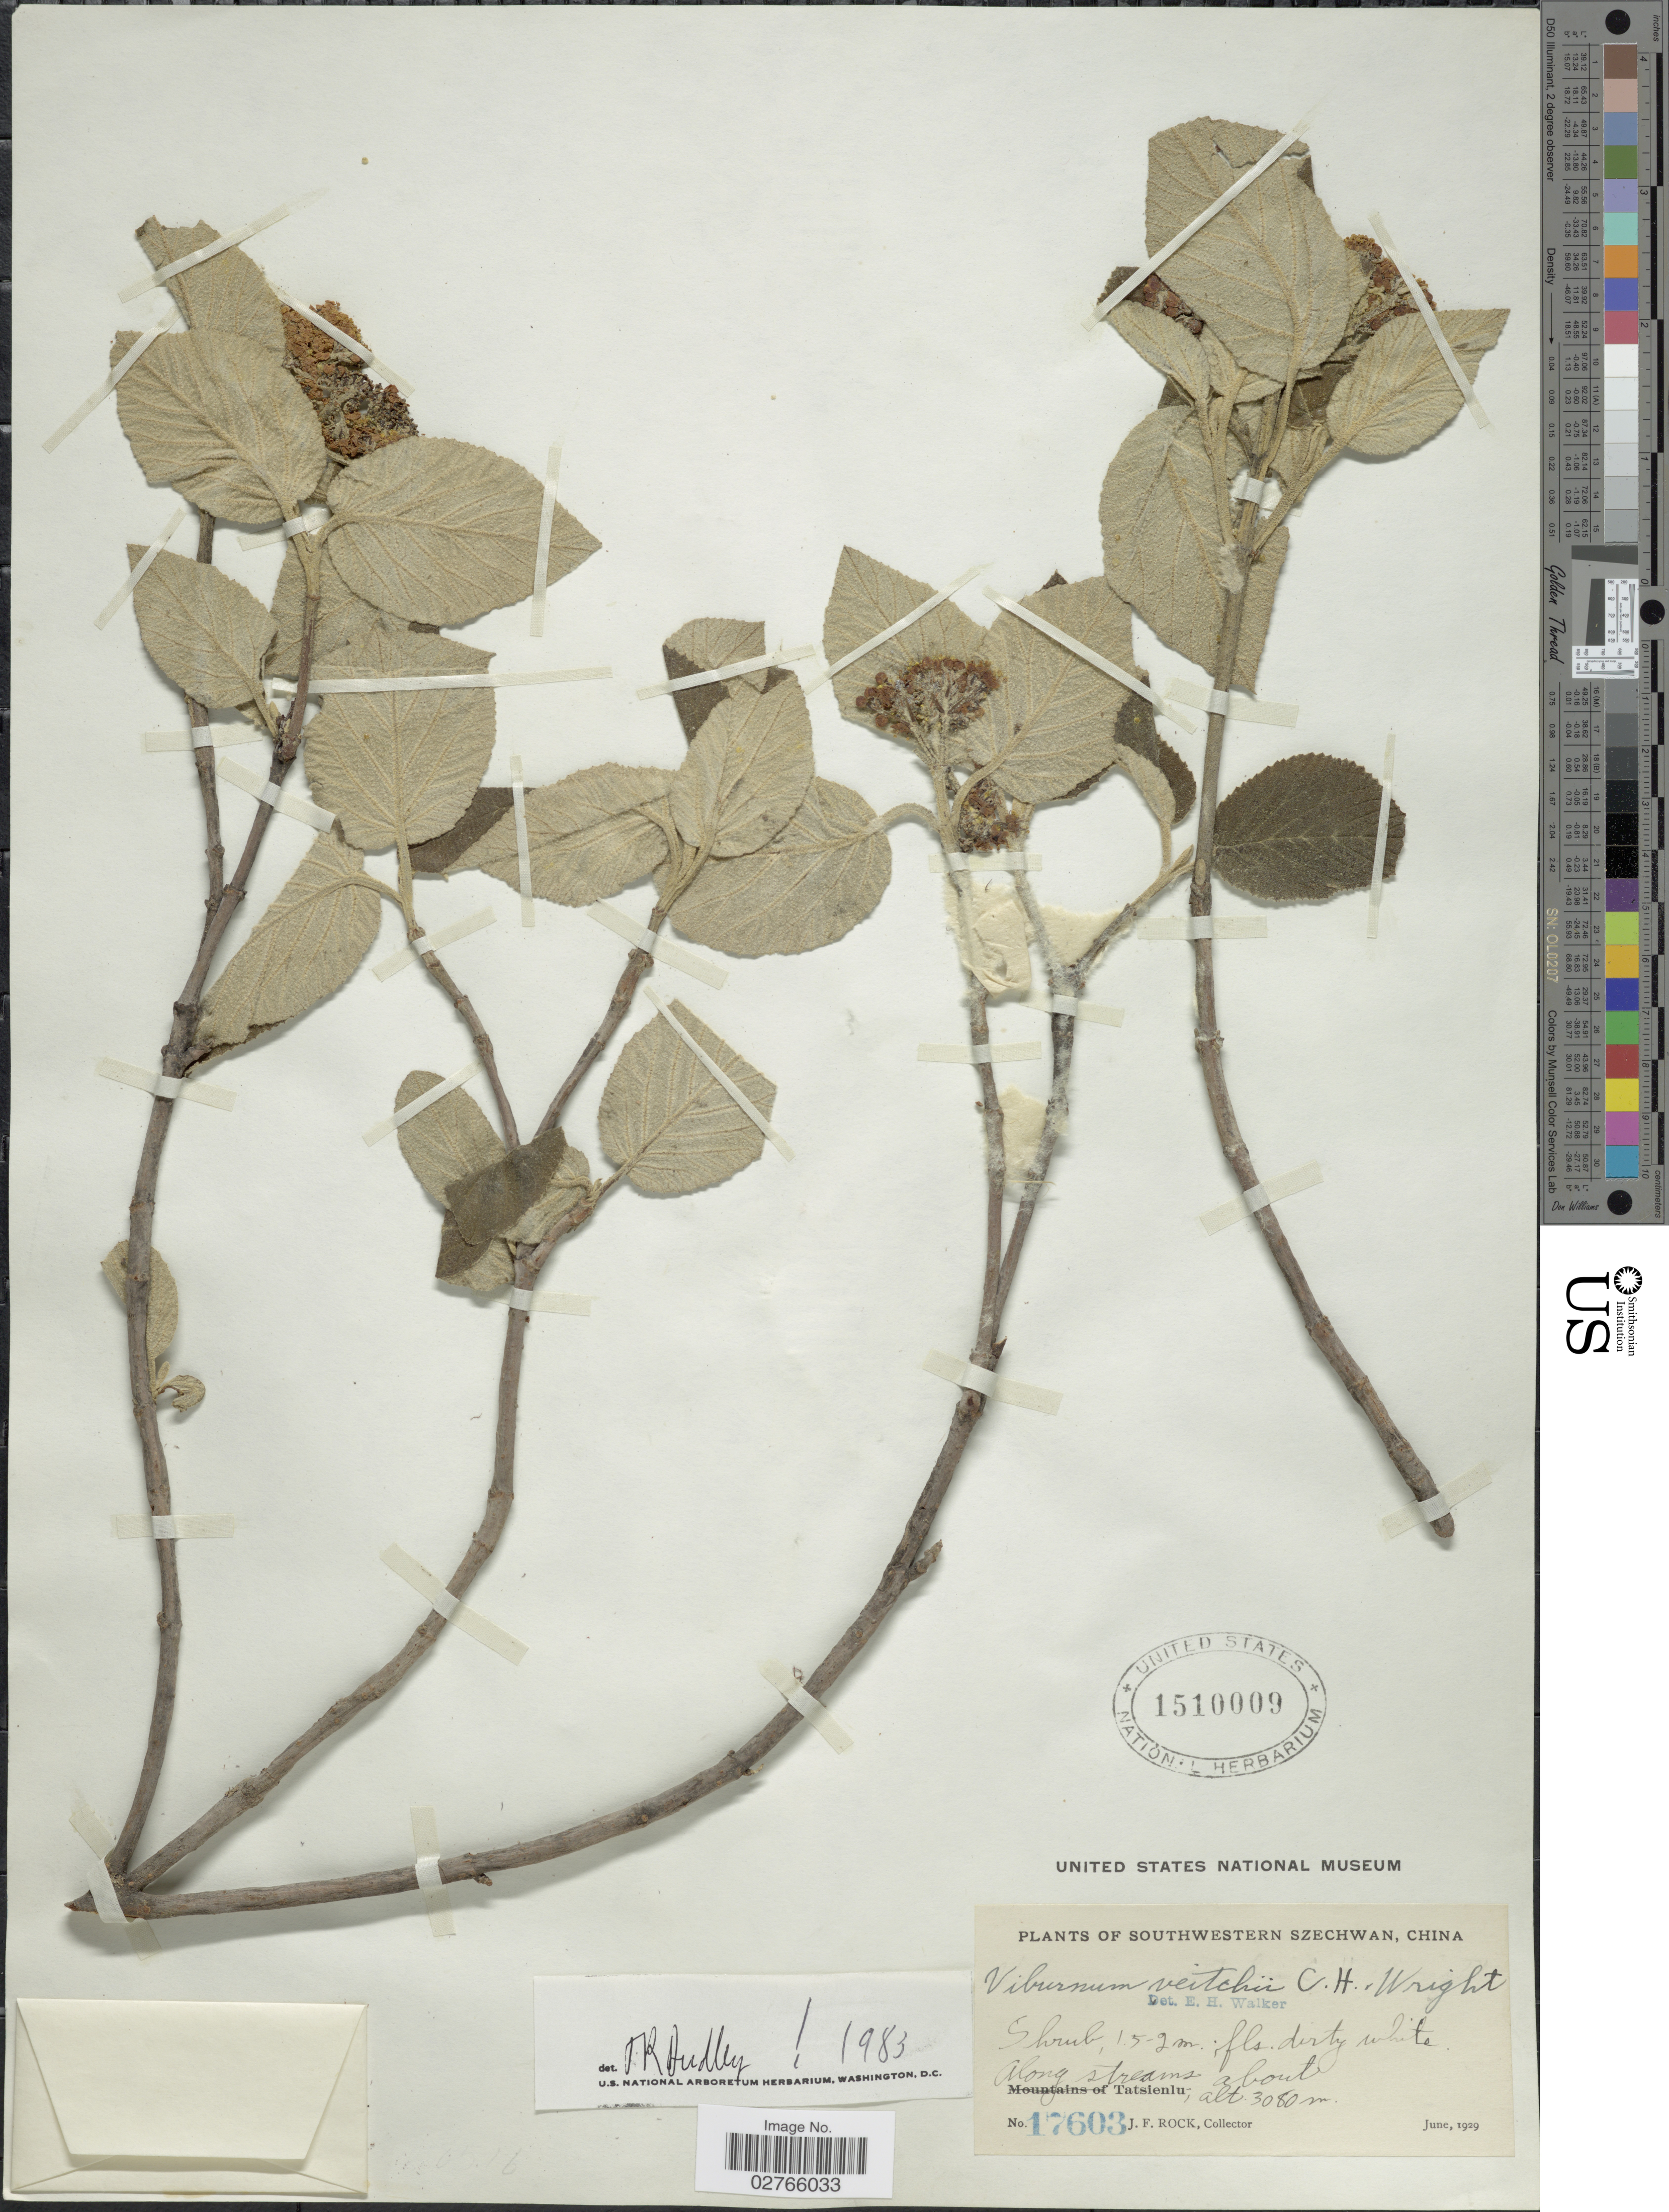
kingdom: Plantae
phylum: Tracheophyta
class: Magnoliopsida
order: Dipsacales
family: Viburnaceae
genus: Viburnum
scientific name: Viburnum glomeratum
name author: Maxim.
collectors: J. Rock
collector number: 17603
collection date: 1929-06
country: China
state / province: Sichuan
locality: Southwestern Szechwan, Along streams about Tatsienlu.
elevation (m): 3080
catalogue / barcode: US 1510009